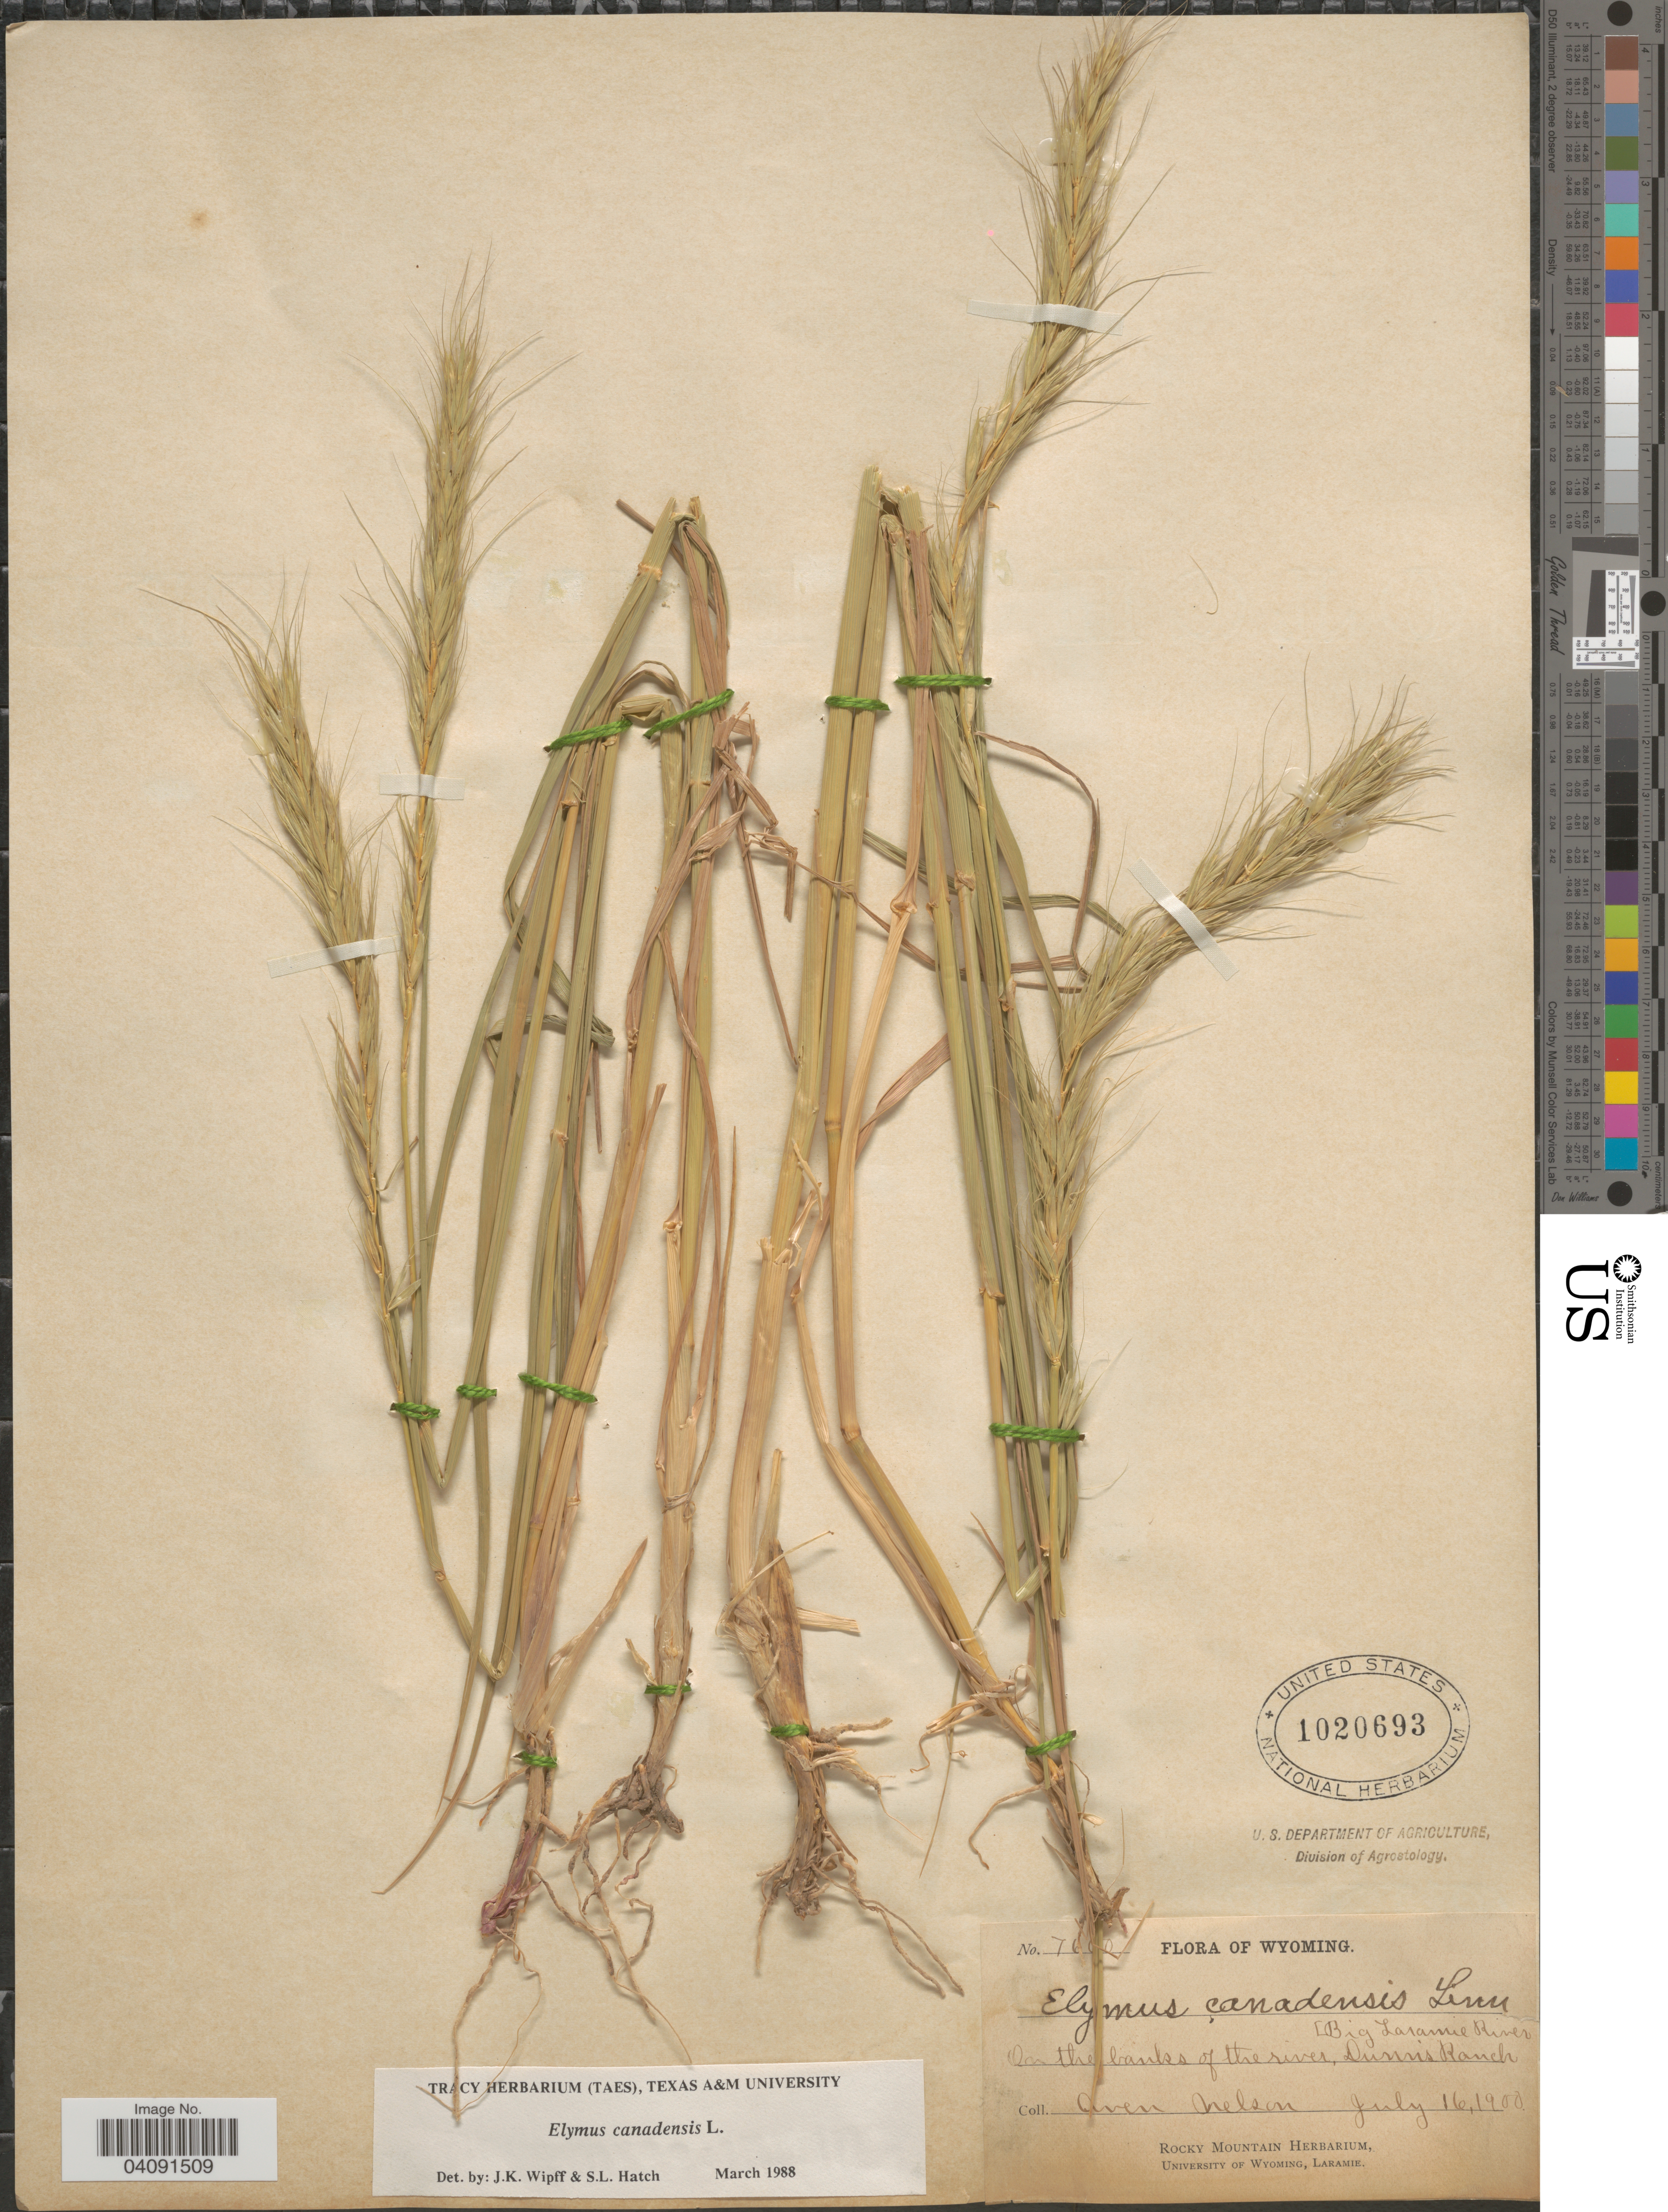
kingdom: Plantae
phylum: Tracheophyta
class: Liliopsida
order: Poales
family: Poaceae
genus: Elymus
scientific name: Elymus canadensis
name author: L.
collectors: A. Nelson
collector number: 7!0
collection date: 1900-07-16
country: United States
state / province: Wyoming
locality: On the banks of the river, Dunn's Ranch. Big Laramie River.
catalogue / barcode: US 1020693